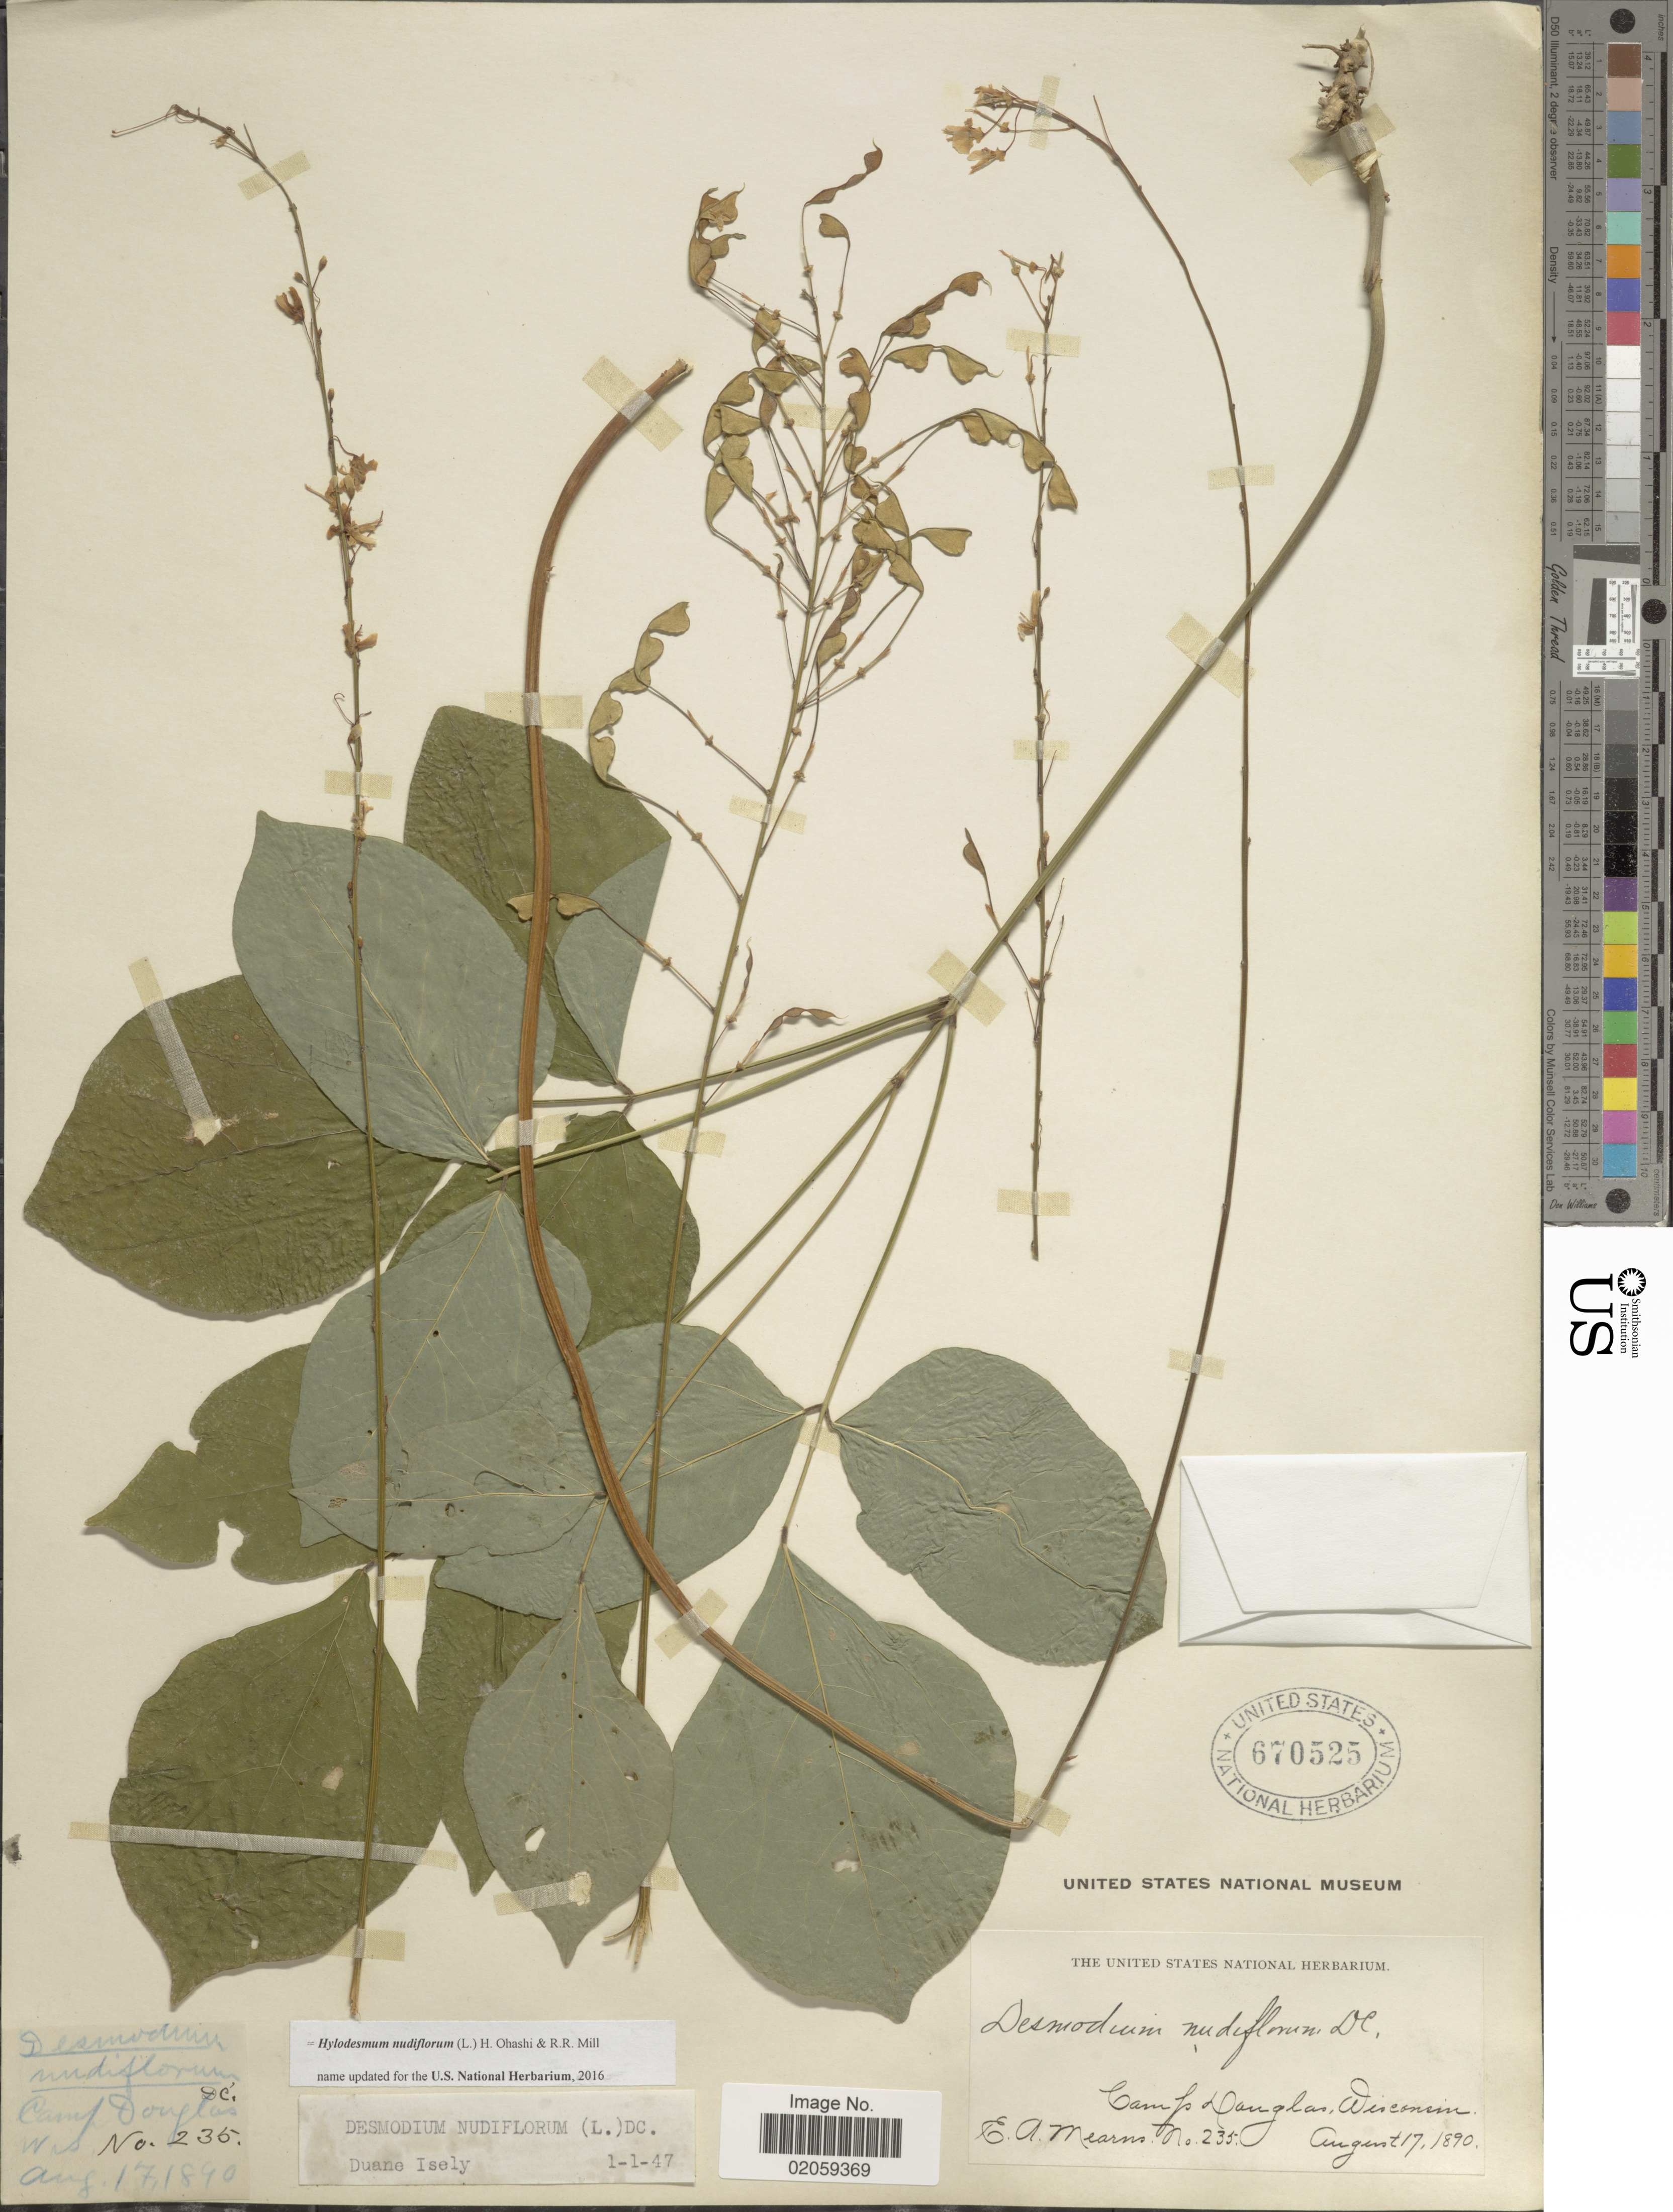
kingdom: Plantae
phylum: Tracheophyta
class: Magnoliopsida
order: Fabales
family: Fabaceae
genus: Hylodesmum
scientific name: Hylodesmum nudiflorum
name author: (L.) H. Ohashi & R.R. Mill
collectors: E. A. Mearns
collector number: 235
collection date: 1890-08-17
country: United States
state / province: Wisconsin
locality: Camp Douglas, Wis.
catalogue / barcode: US 670525